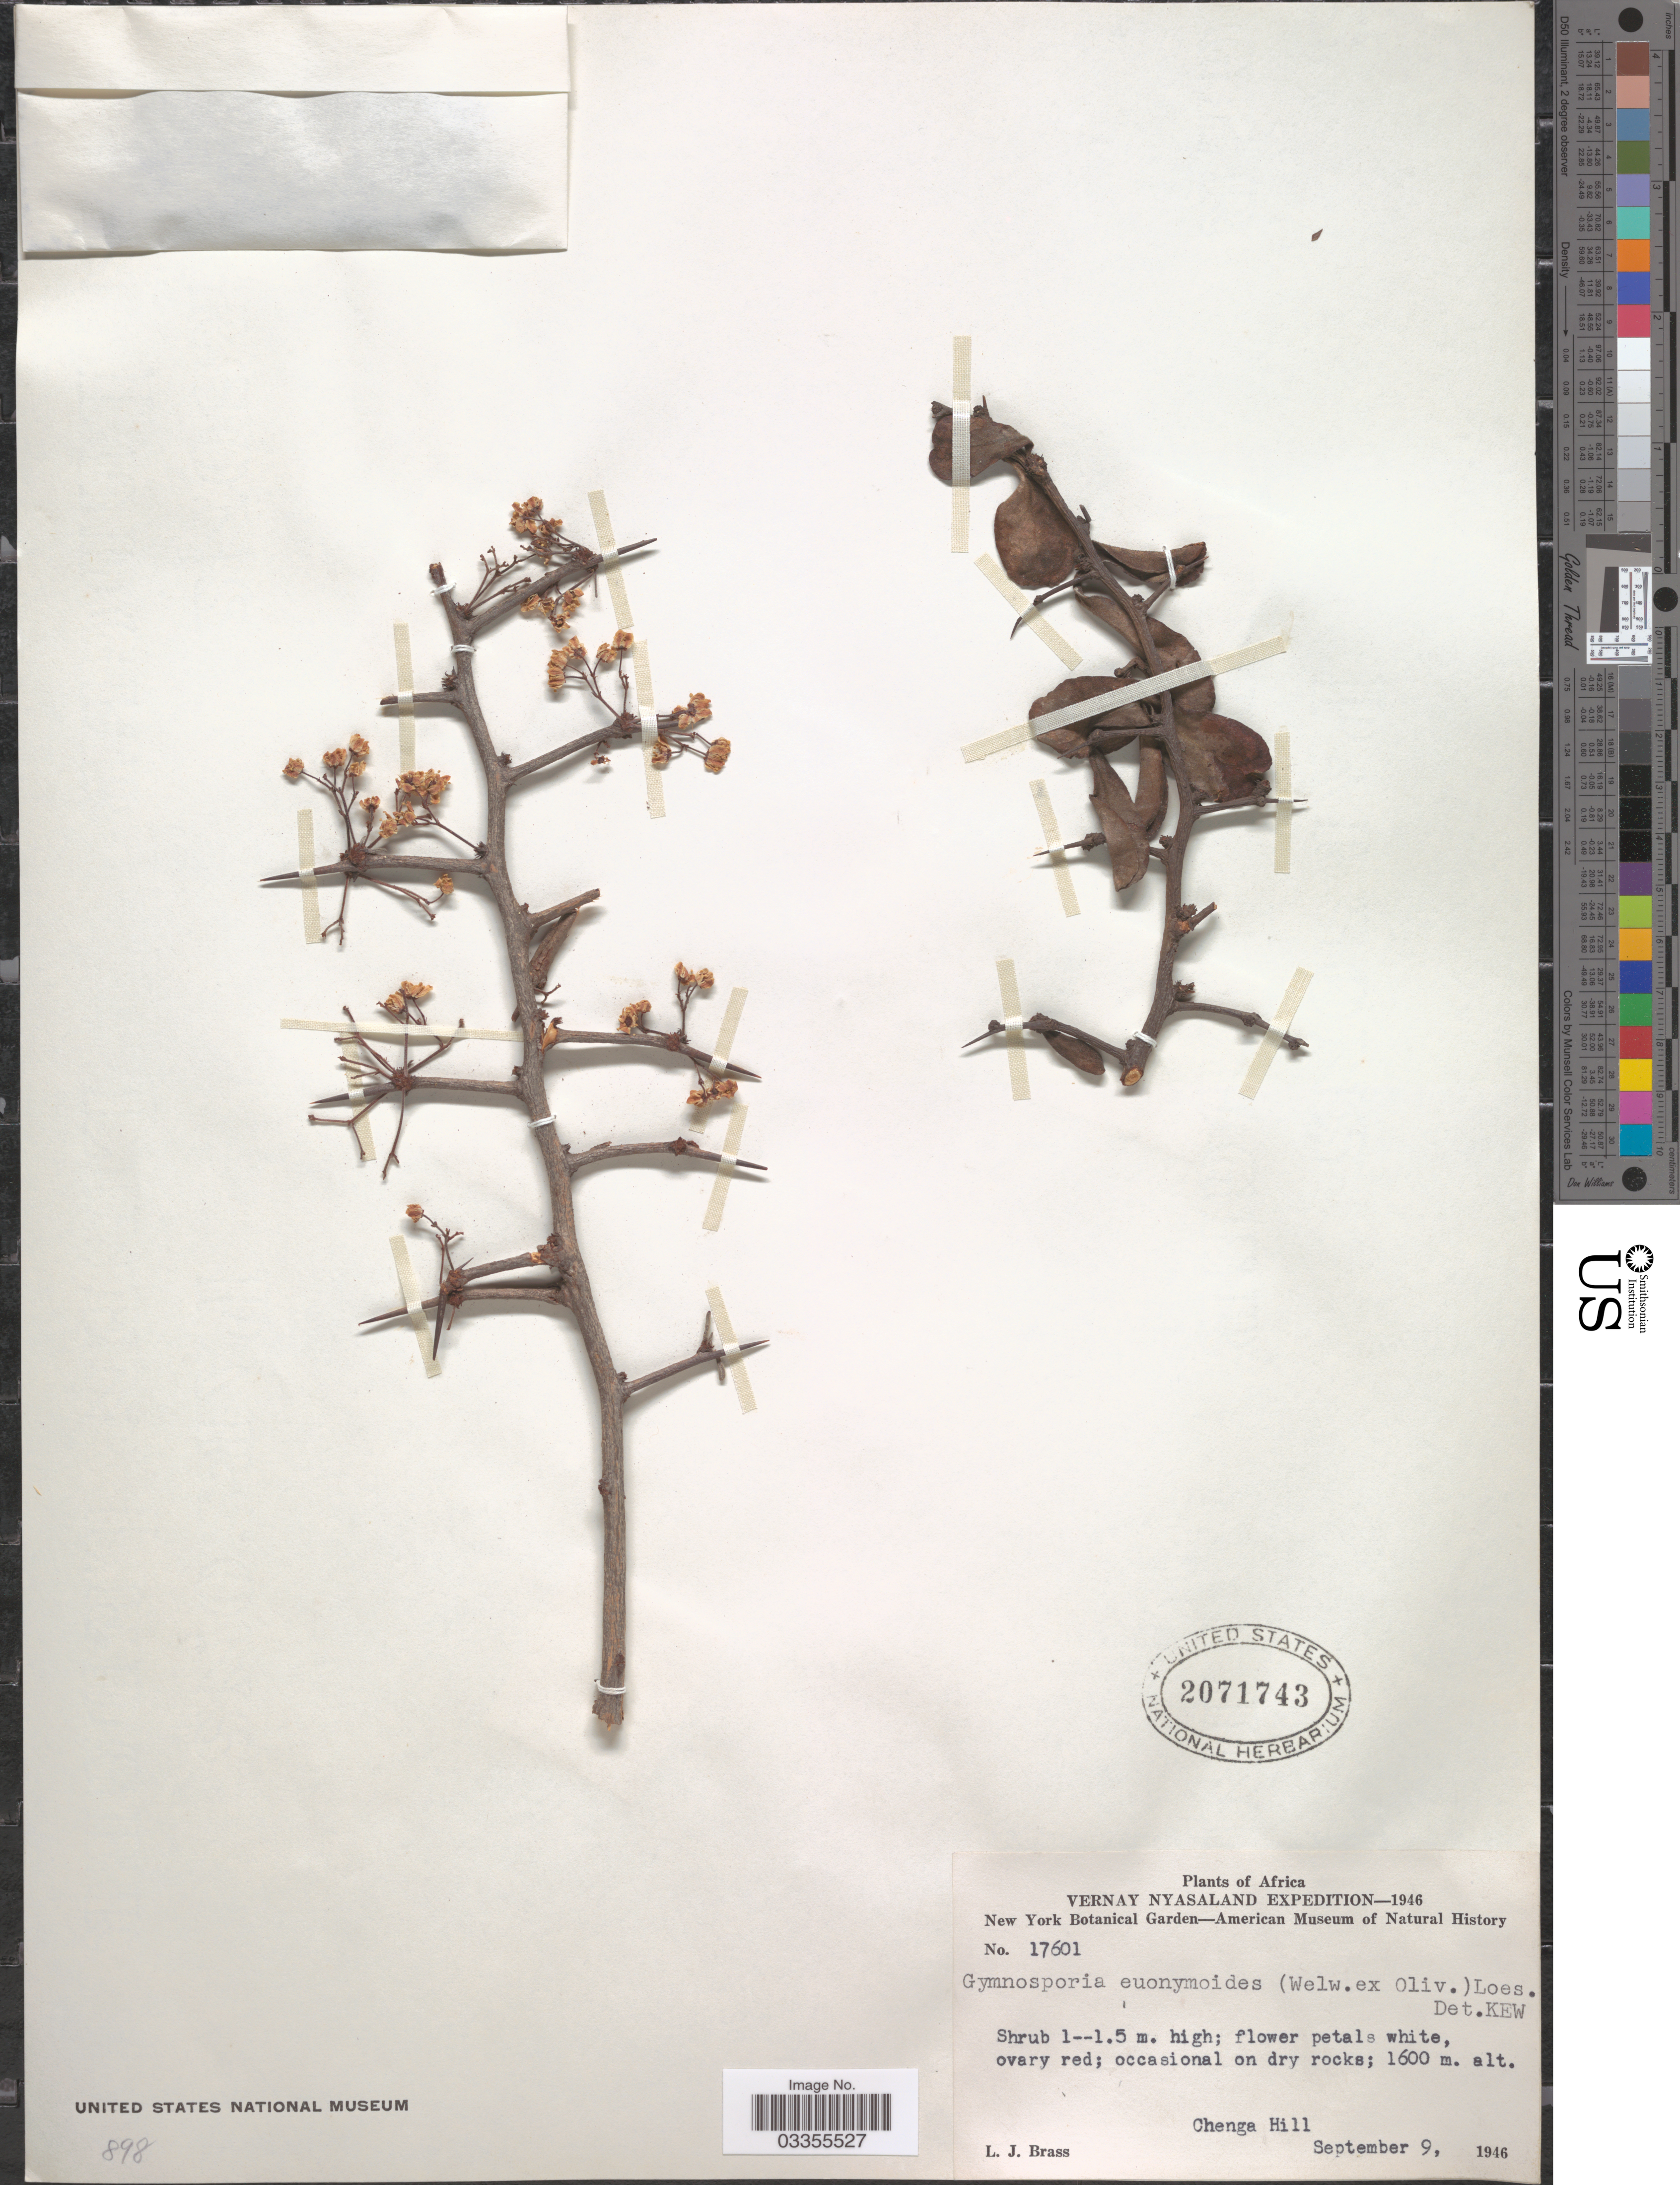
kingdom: Plantae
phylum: Tracheophyta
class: Magnoliopsida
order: Celastrales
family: Celastraceae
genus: Gymnosporia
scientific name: Gymnosporia euonymoides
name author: (Welw. ex Oliv.) Loes.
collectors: L. J. Brass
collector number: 17601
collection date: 1946-09-09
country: Malawi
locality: Vernay Nyasaland. Chenga Hill.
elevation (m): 1600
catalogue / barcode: US 2071743